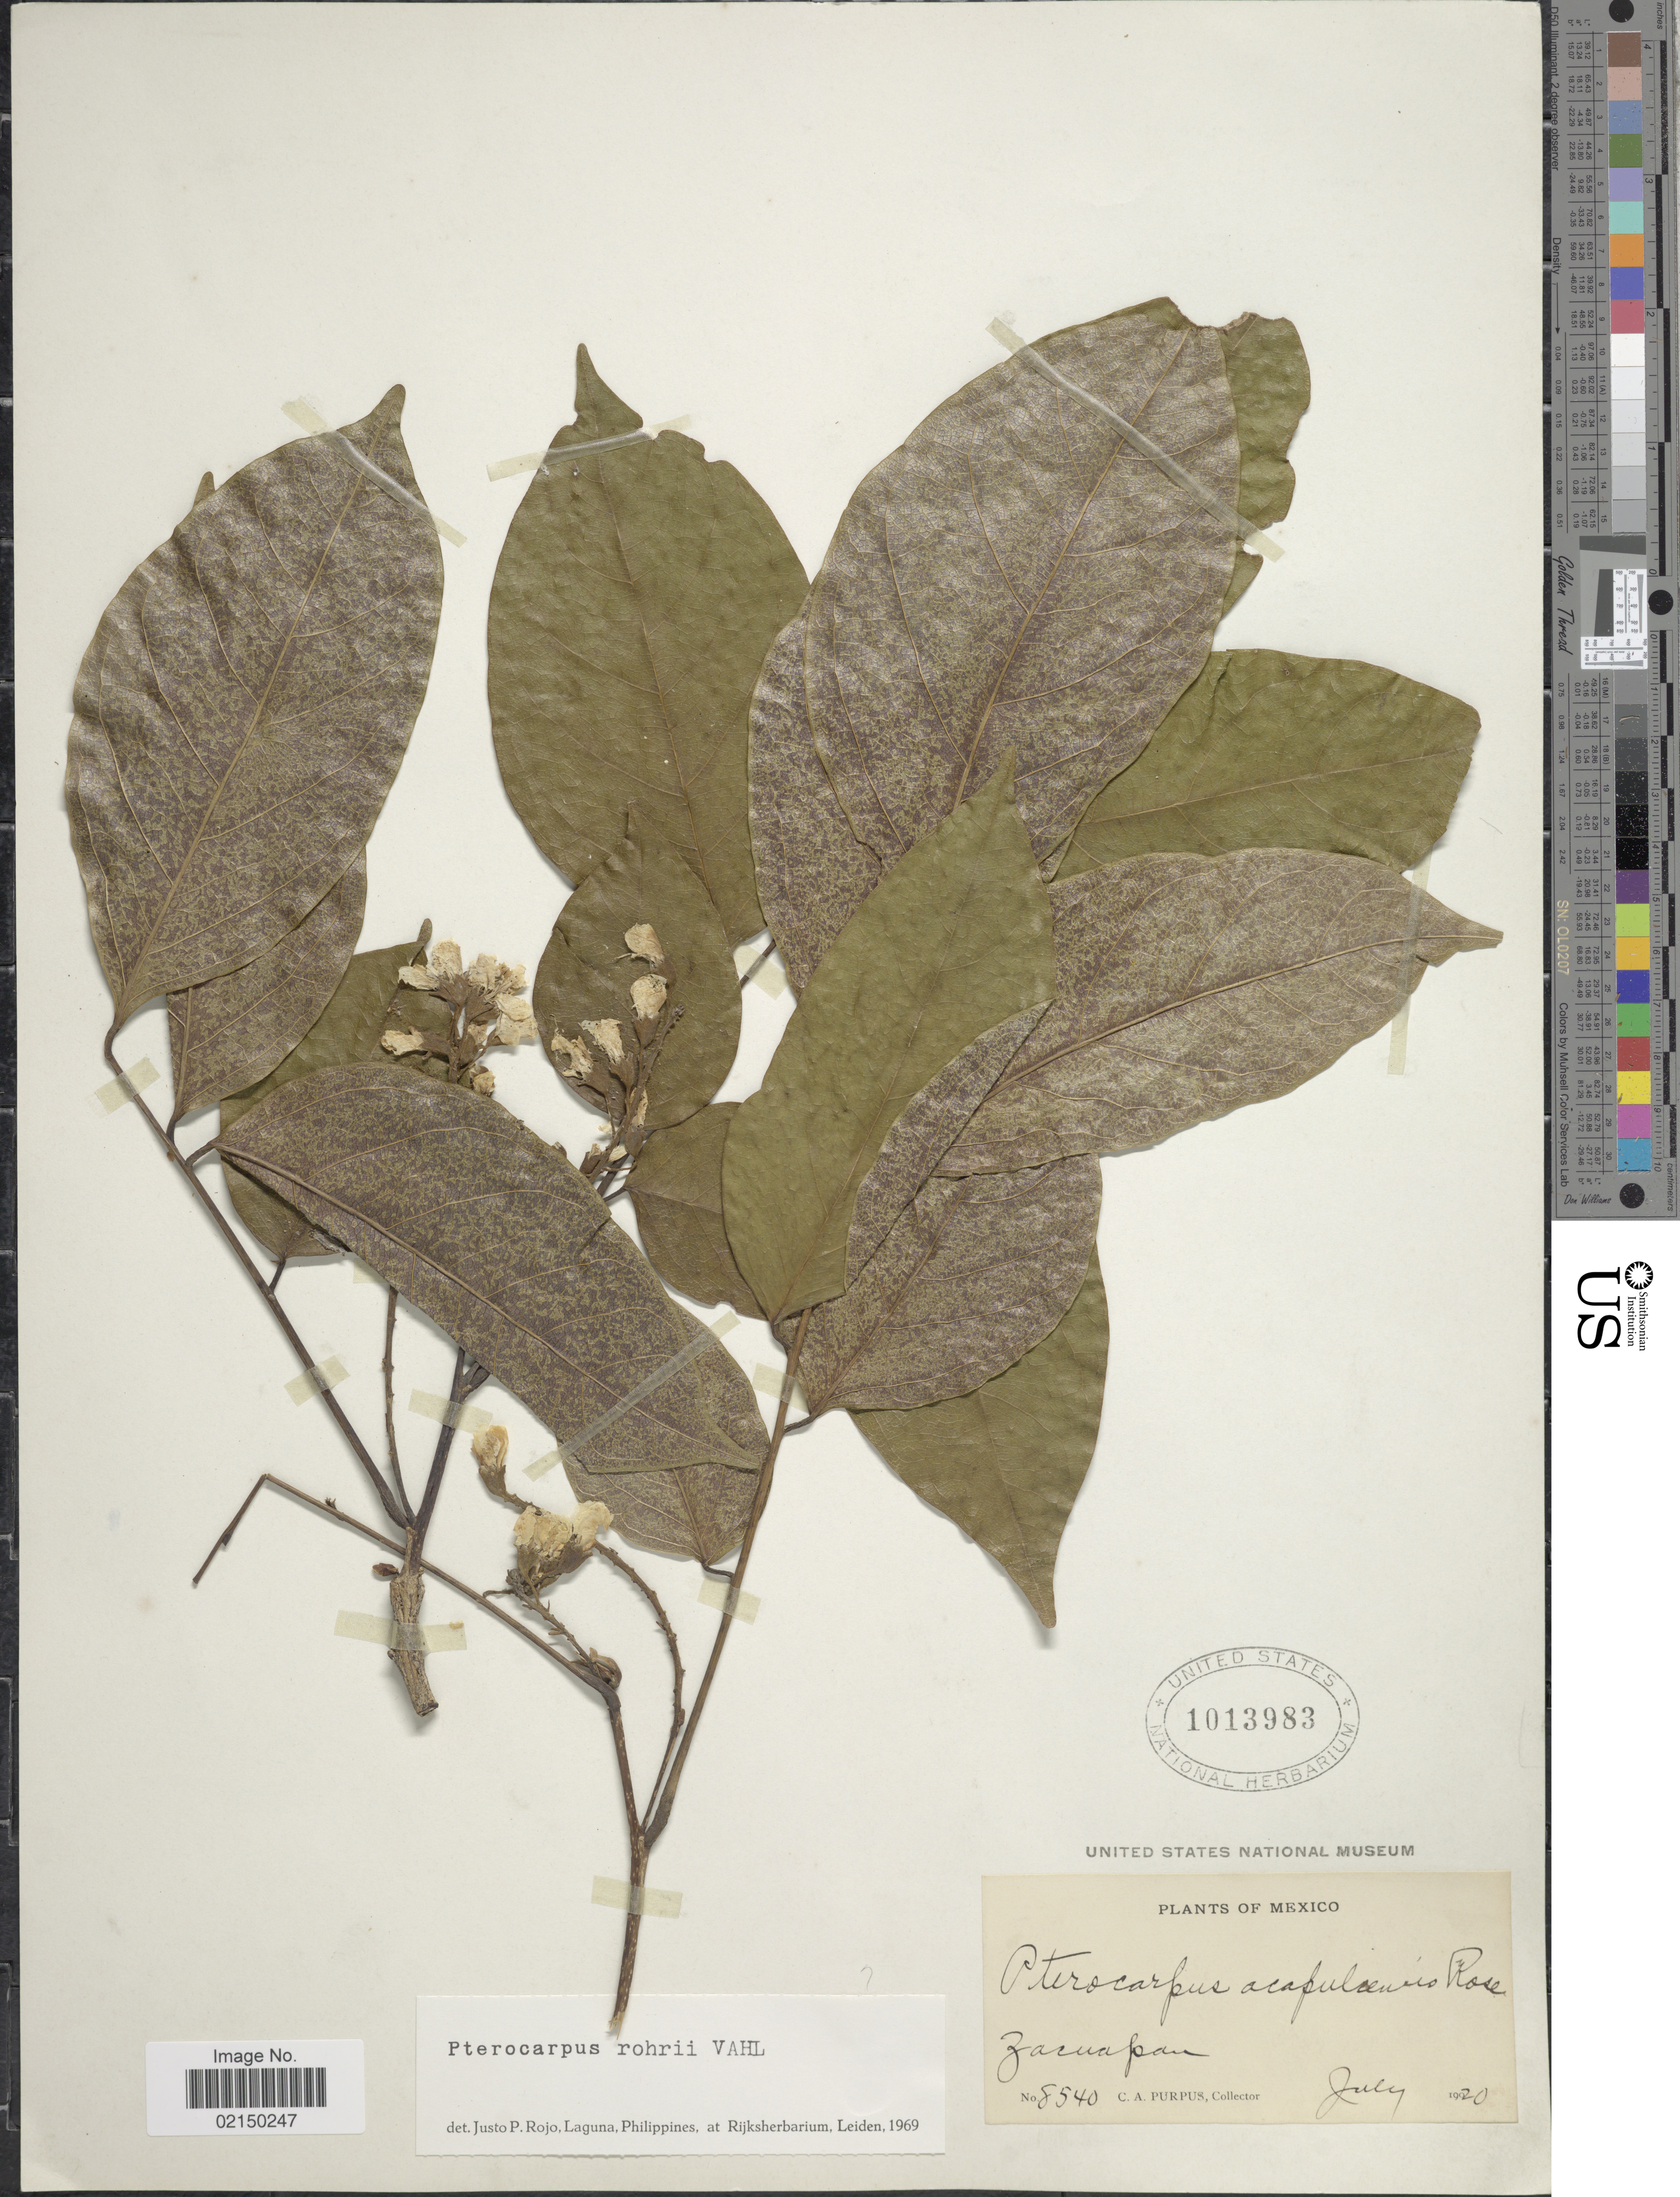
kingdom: Plantae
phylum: Tracheophyta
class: Magnoliopsida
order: Fabales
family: Fabaceae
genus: Pterocarpus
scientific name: Pterocarpus rohrii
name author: Vahl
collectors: C. A. Purpus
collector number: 8540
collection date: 1920-07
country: Mexico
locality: Zacuapan.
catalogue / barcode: US 1013983